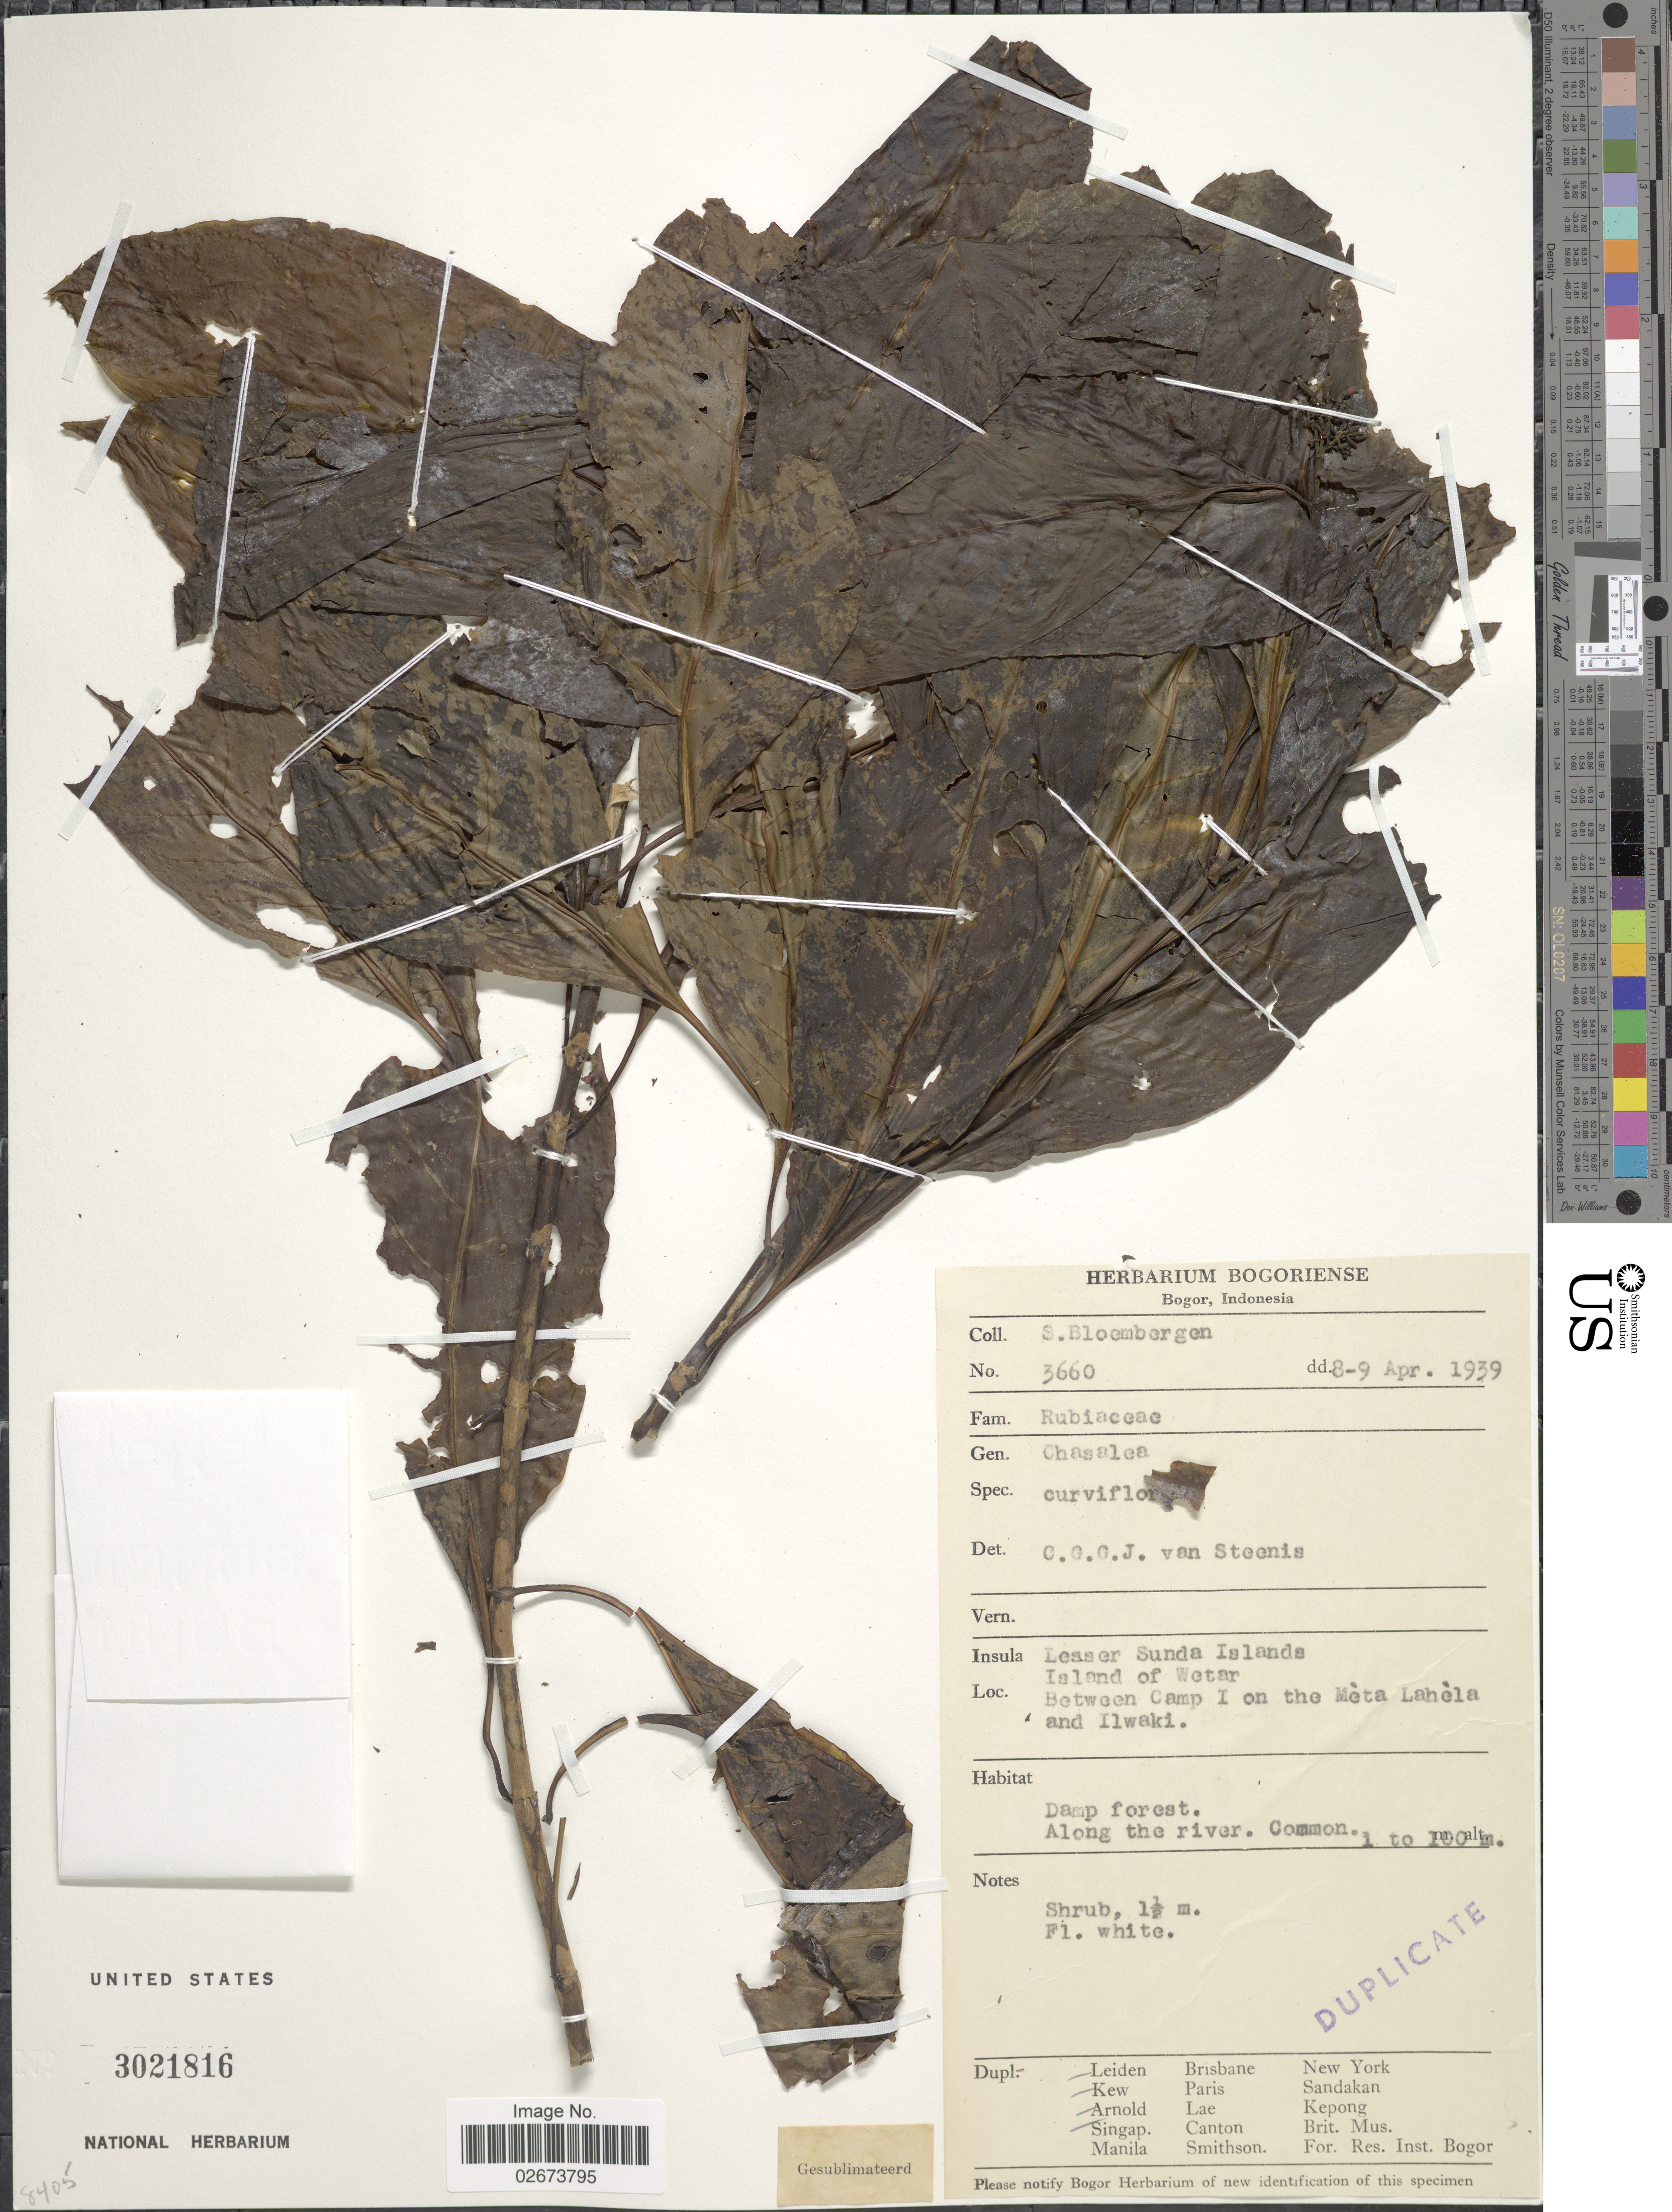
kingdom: Plantae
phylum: Tracheophyta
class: Magnoliopsida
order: Gentianales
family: Rubiaceae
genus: Chassalia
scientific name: Chassalia curviflora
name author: (Wall.) Thwaites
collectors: S. Bloembergen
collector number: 3660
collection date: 1939-04-08/1939-04-09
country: Indonesia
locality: Lesser Sunda Islands, Island of Wetar, between Camp I on the Meta Lahela and Ilwaki, along the river.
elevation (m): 1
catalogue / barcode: US 3021816